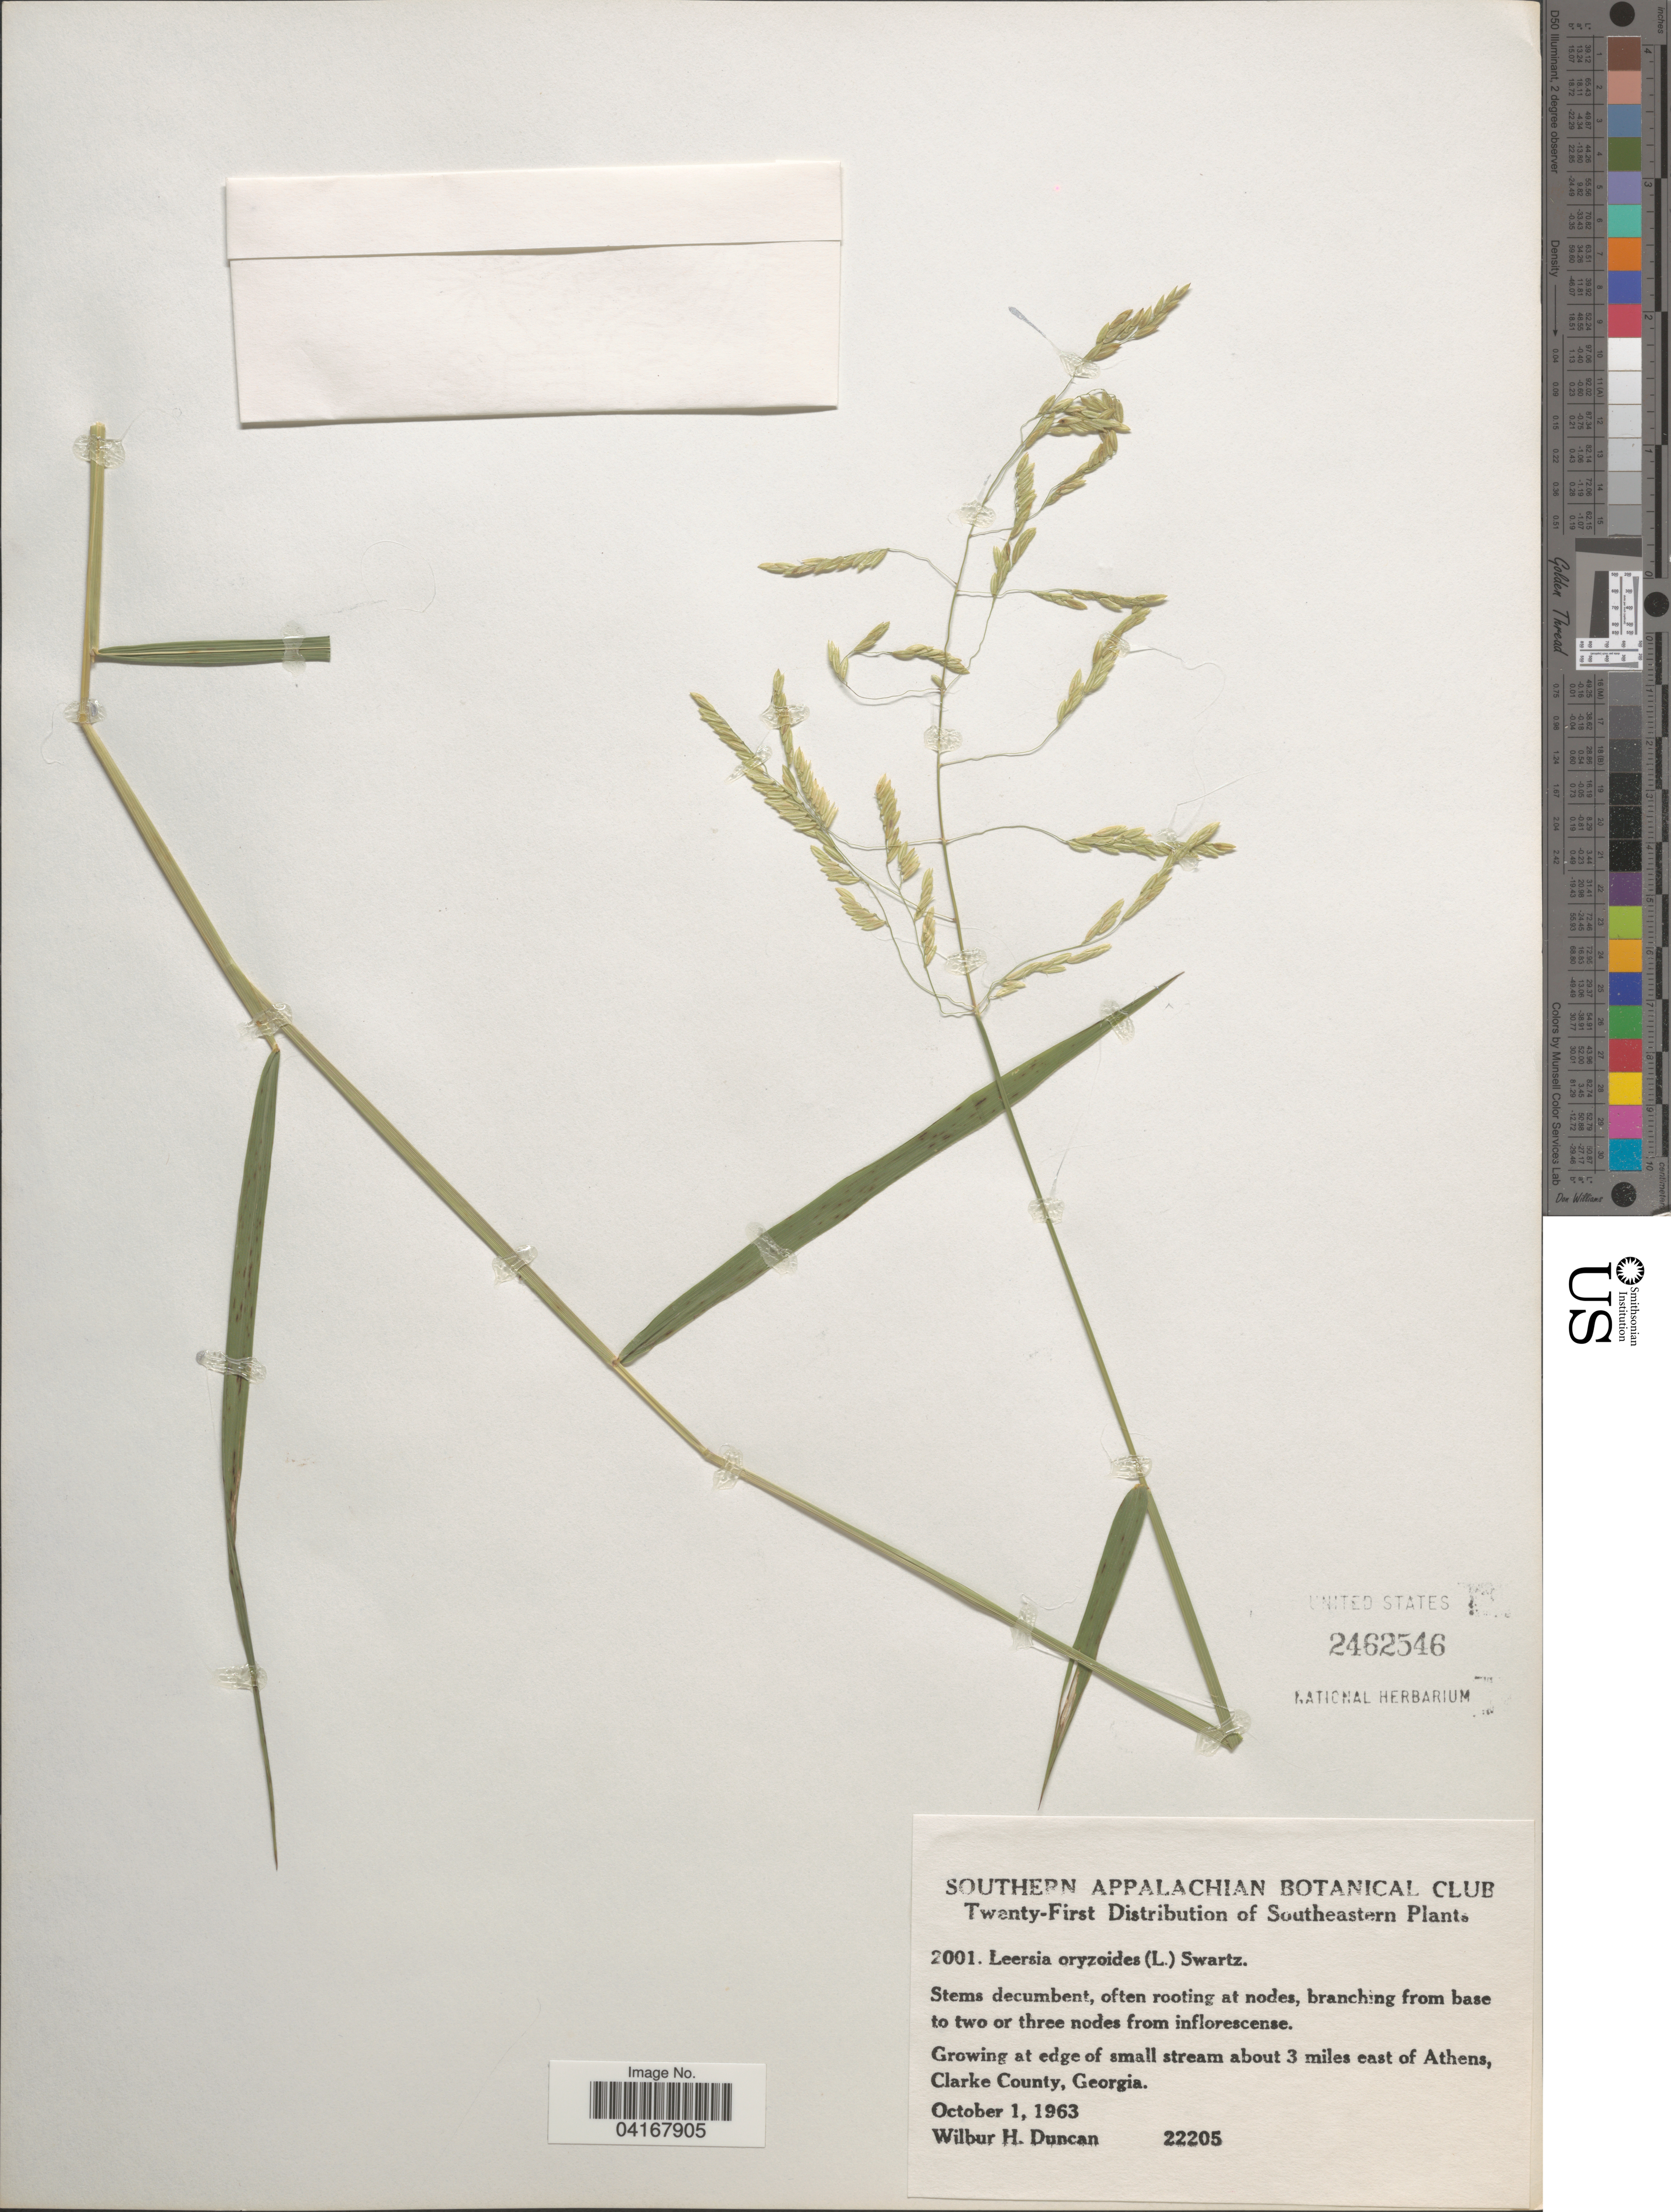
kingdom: Plantae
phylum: Tracheophyta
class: Liliopsida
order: Poales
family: Poaceae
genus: Leersia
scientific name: Leersia oryzoides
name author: (L.) Sw.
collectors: W. H. Duncan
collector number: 22205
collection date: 1963-10-01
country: United States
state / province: Georgia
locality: About 3 miles east of Athens, Clarke County.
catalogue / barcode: US 2462546